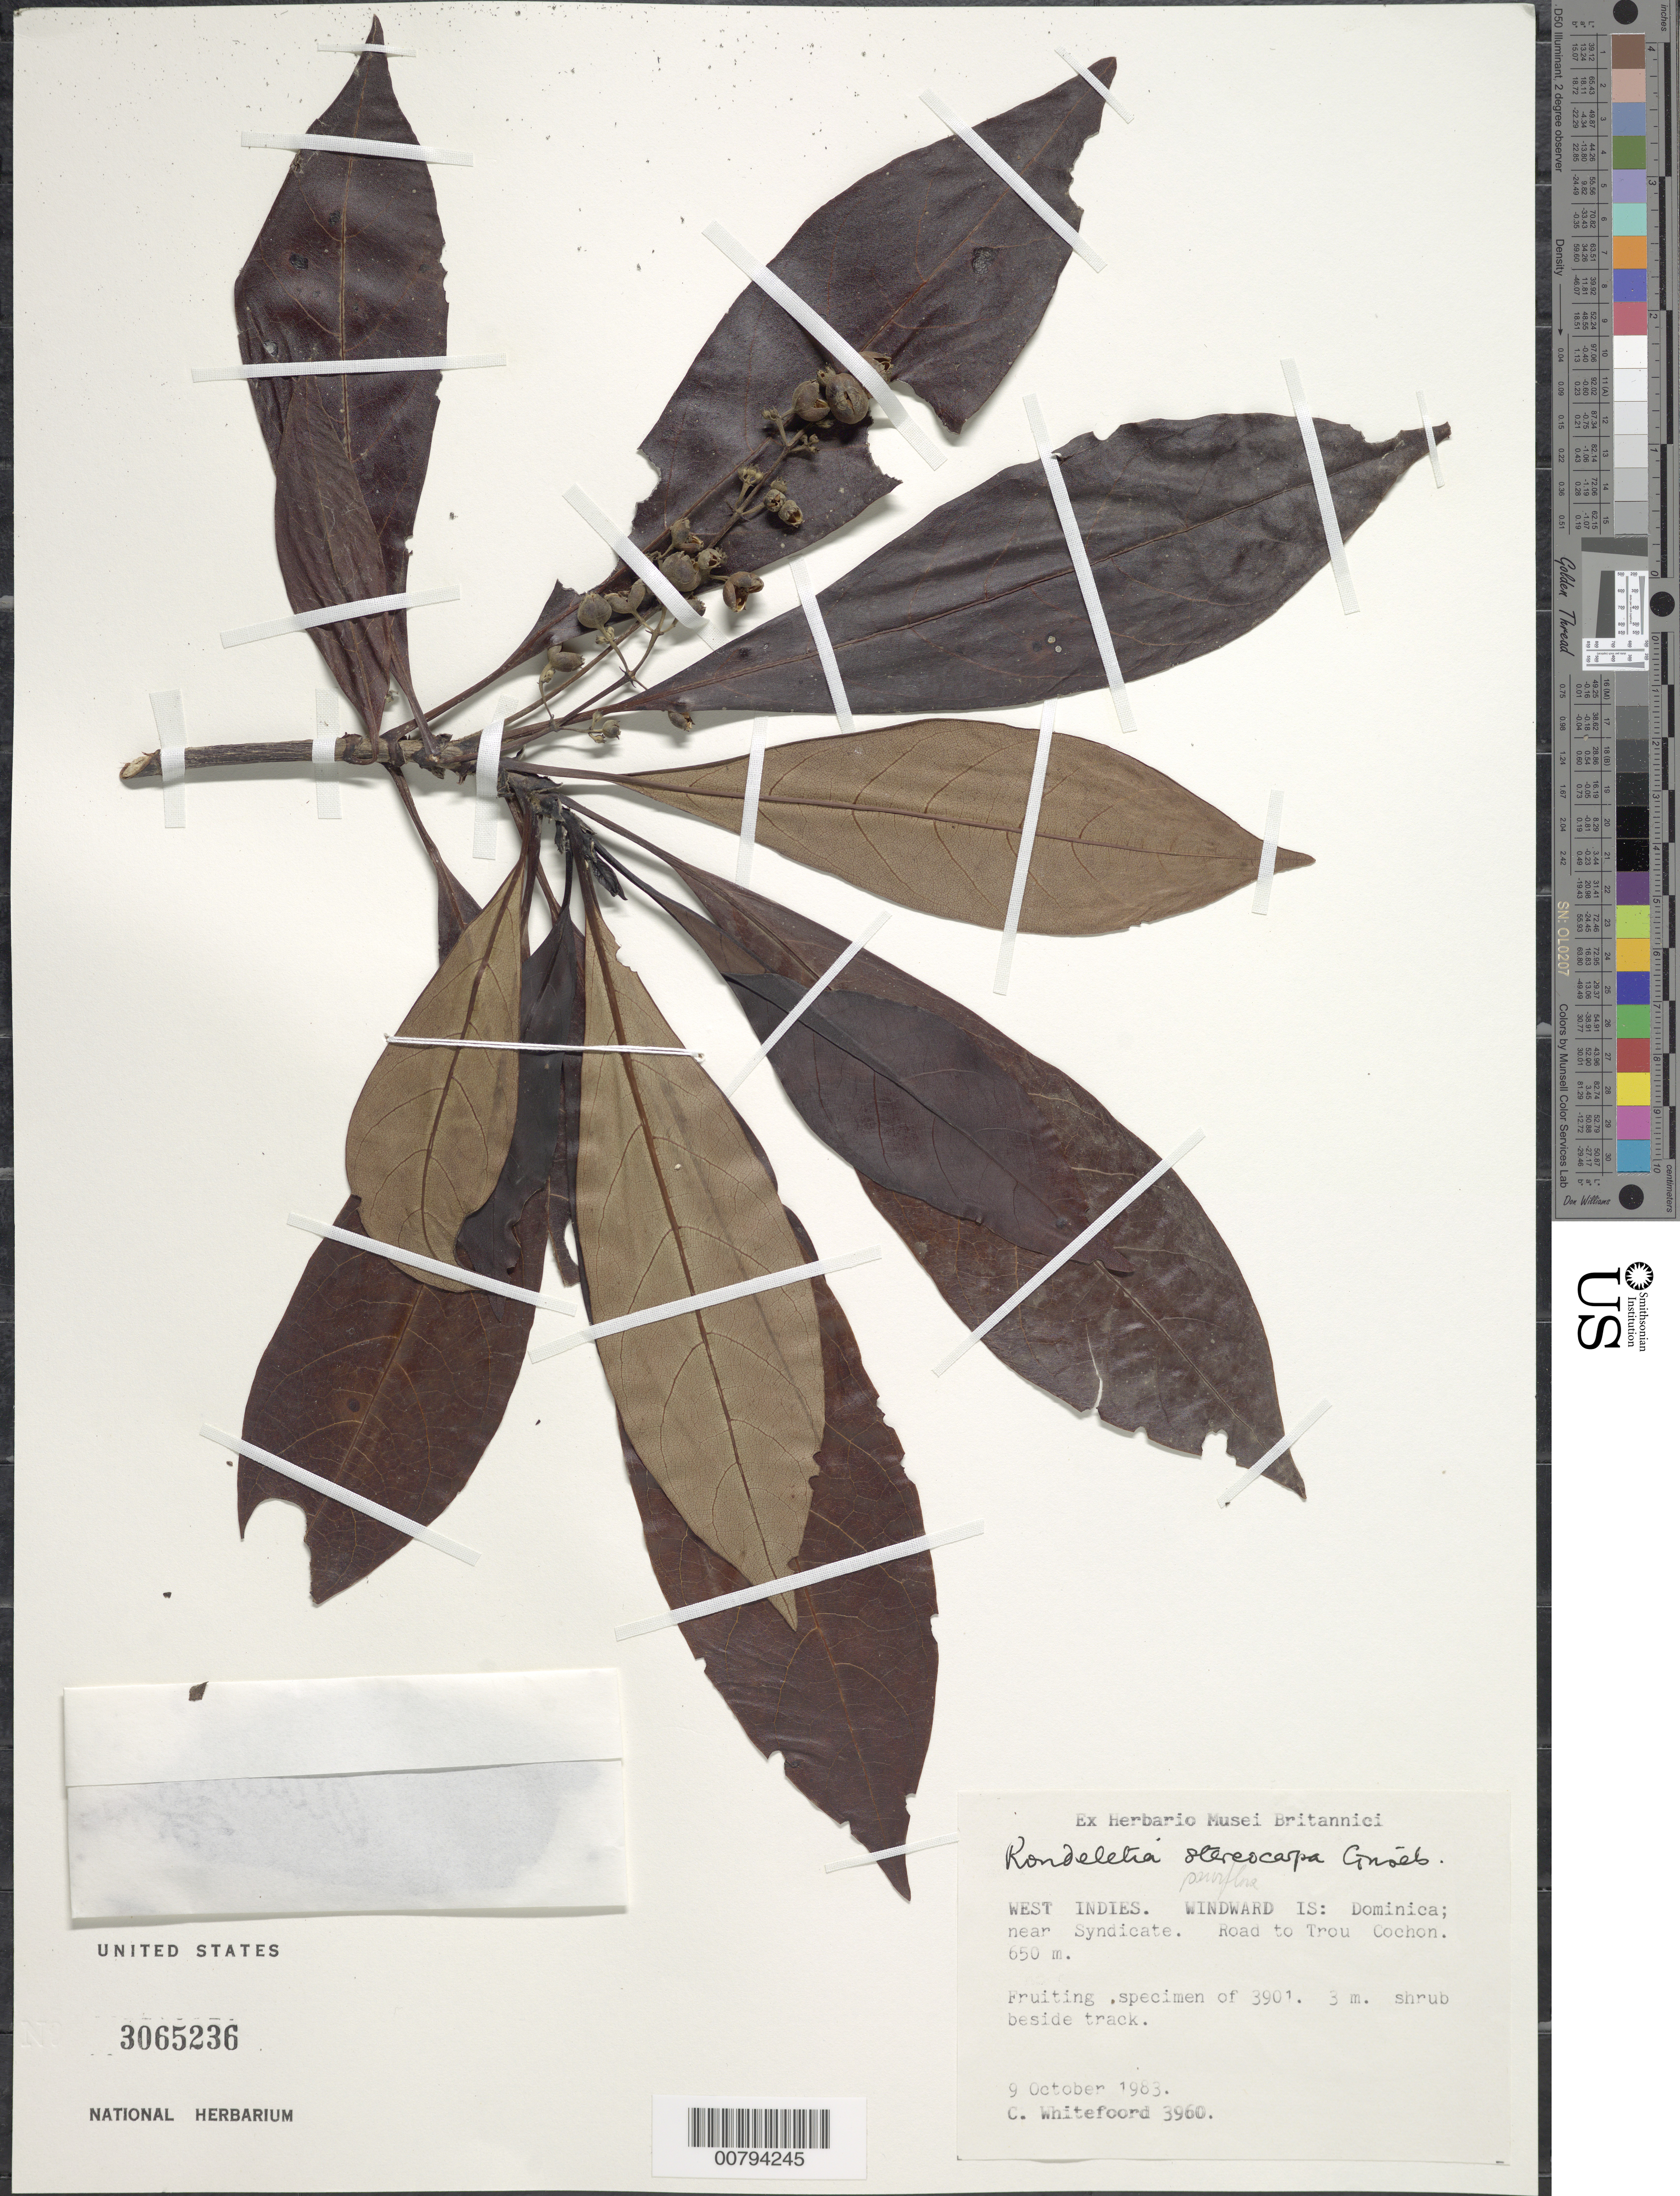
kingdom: Plantae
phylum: Tracheophyta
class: Magnoliopsida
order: Gentianales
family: Rubiaceae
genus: Rondeletia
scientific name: Rondeletia parviflora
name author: Poir.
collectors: C. Whitefoord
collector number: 3960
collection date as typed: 09 Oct 1983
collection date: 1983-10-09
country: Dominica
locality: Road to Trou Cochon. Near Syndicate.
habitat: Beside track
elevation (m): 650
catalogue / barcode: US 3065236